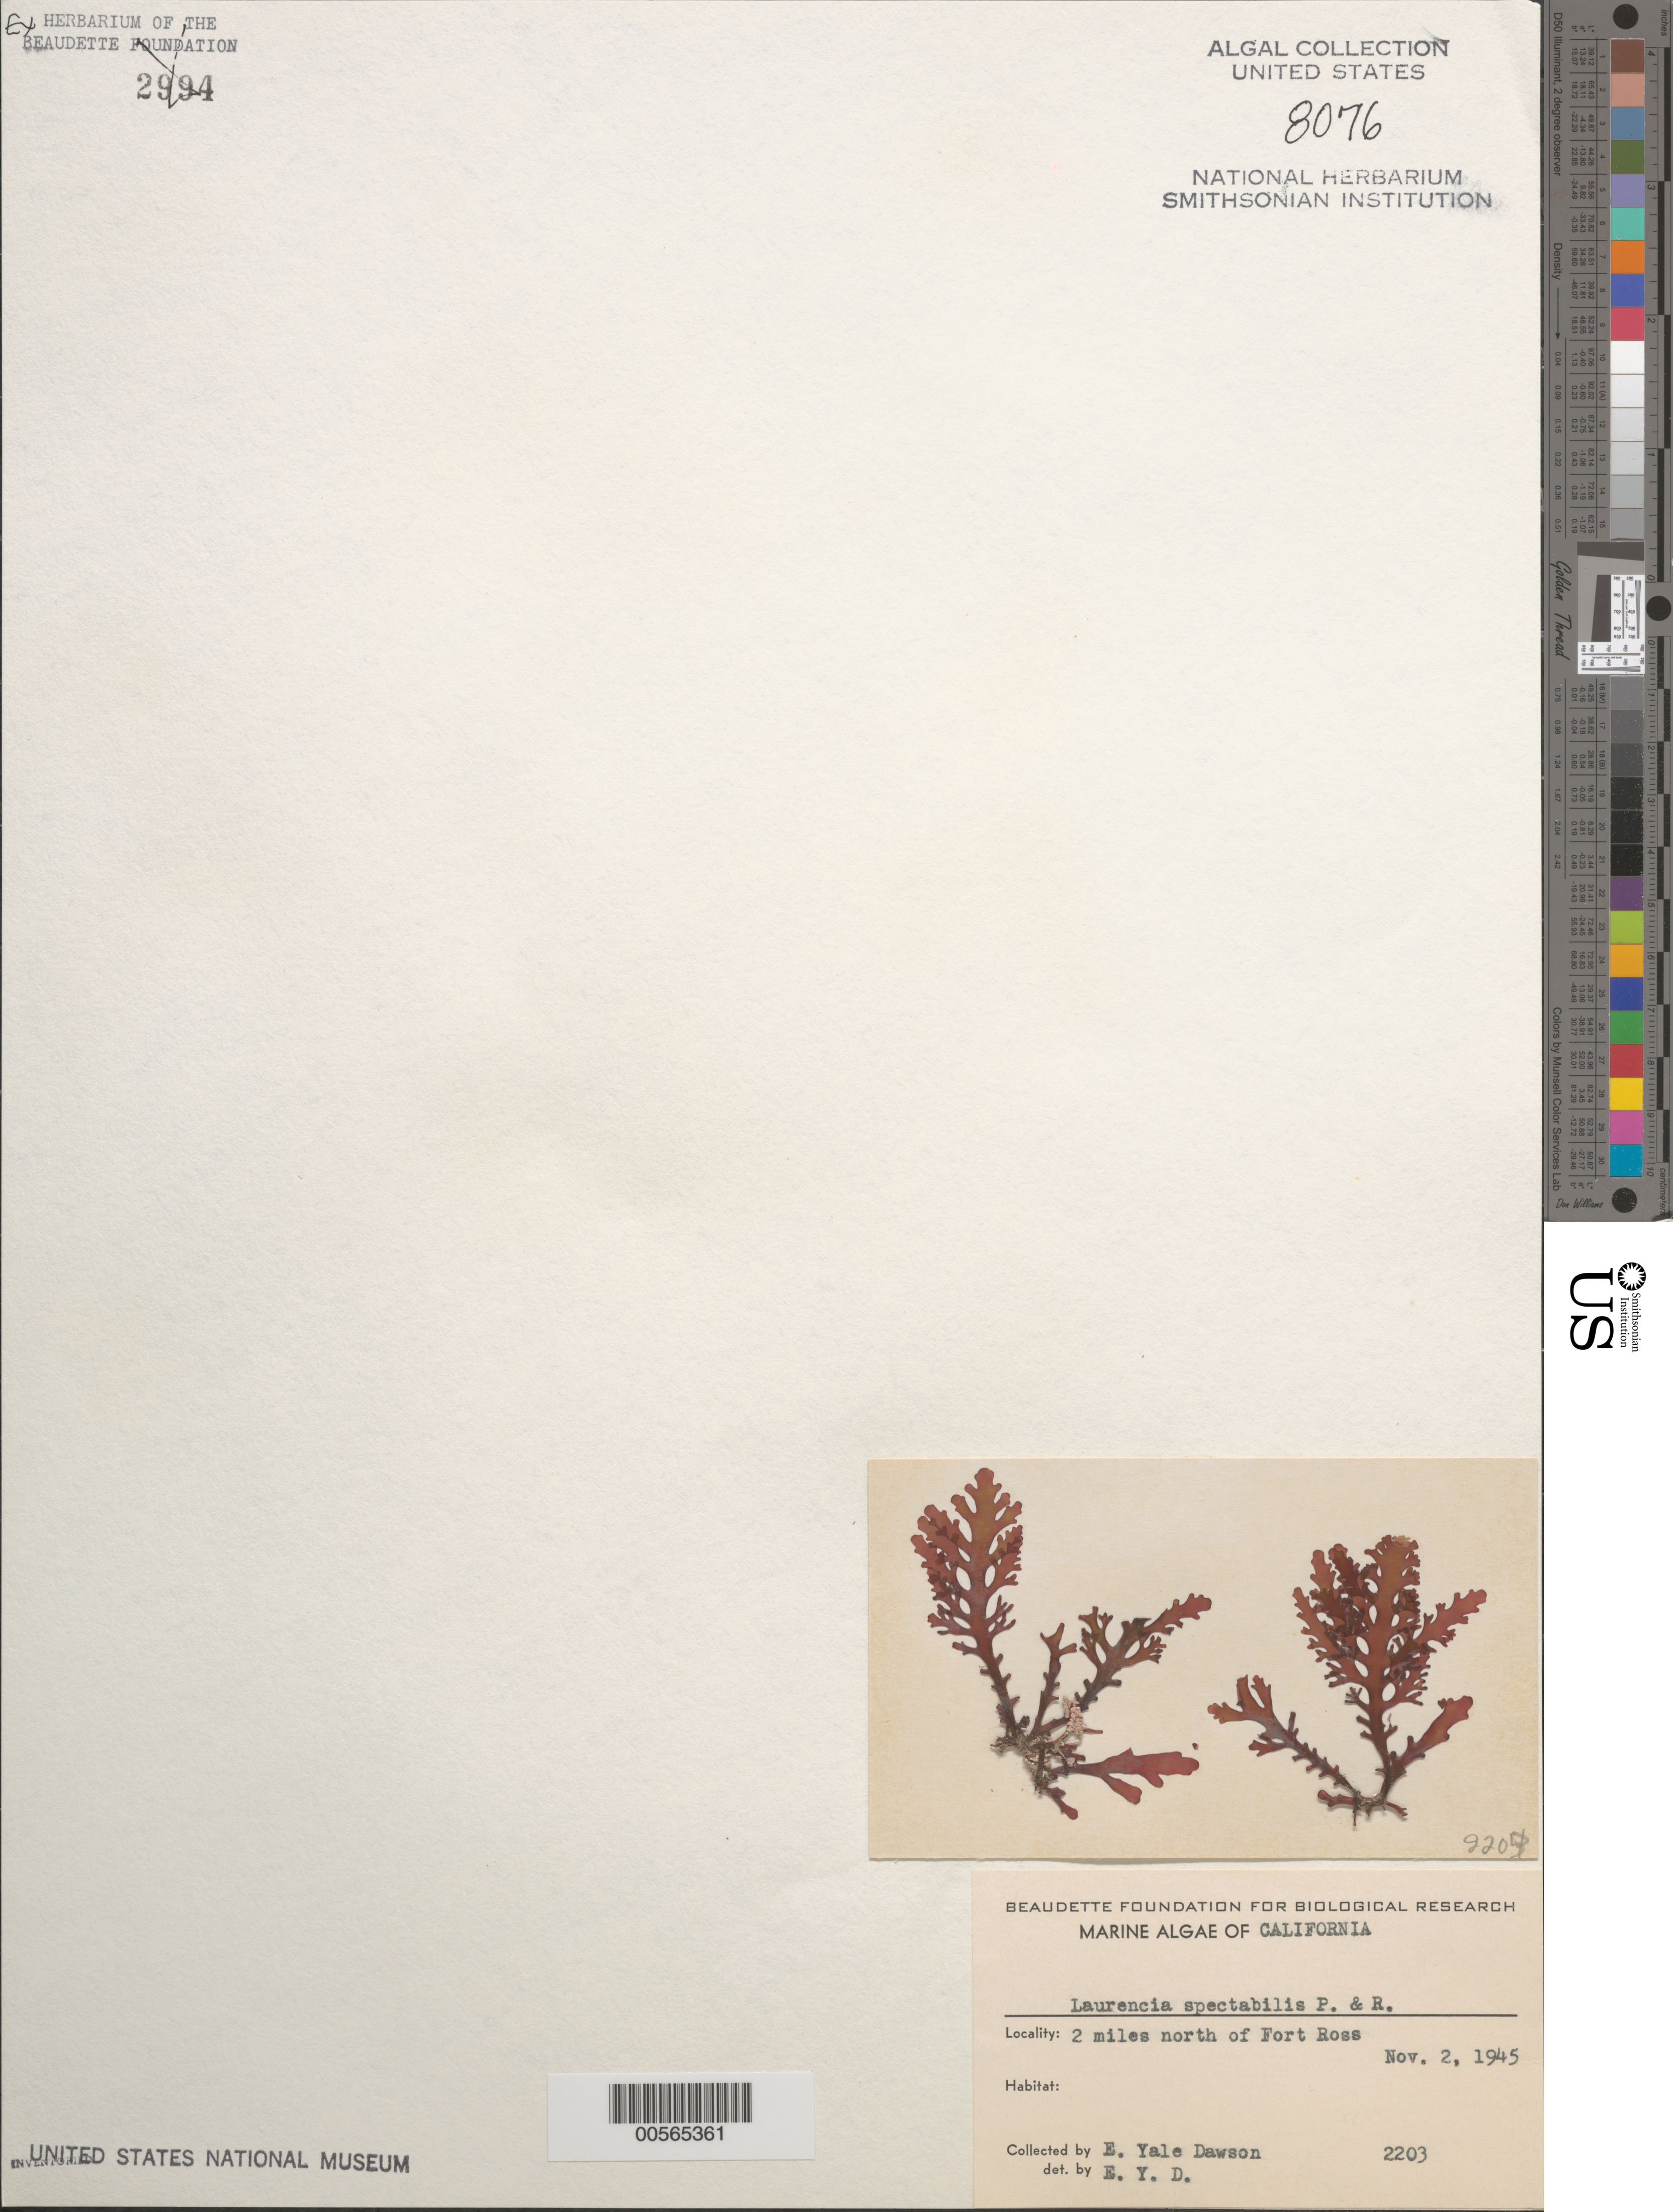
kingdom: Plantae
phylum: Rhodophyta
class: Florideophyceae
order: Ceramiales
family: Rhodomelaceae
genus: Osmundea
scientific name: Osmundea spectabilis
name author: (Postels & Rupr.) K.W. Nam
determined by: Algae name updating Project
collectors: E. Y. Dawson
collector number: EYD 2203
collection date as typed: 02 Nov 1945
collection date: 1945-11-02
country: United States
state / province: California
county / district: Sonoma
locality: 2 miles north of Fort Ross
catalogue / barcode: US 8076